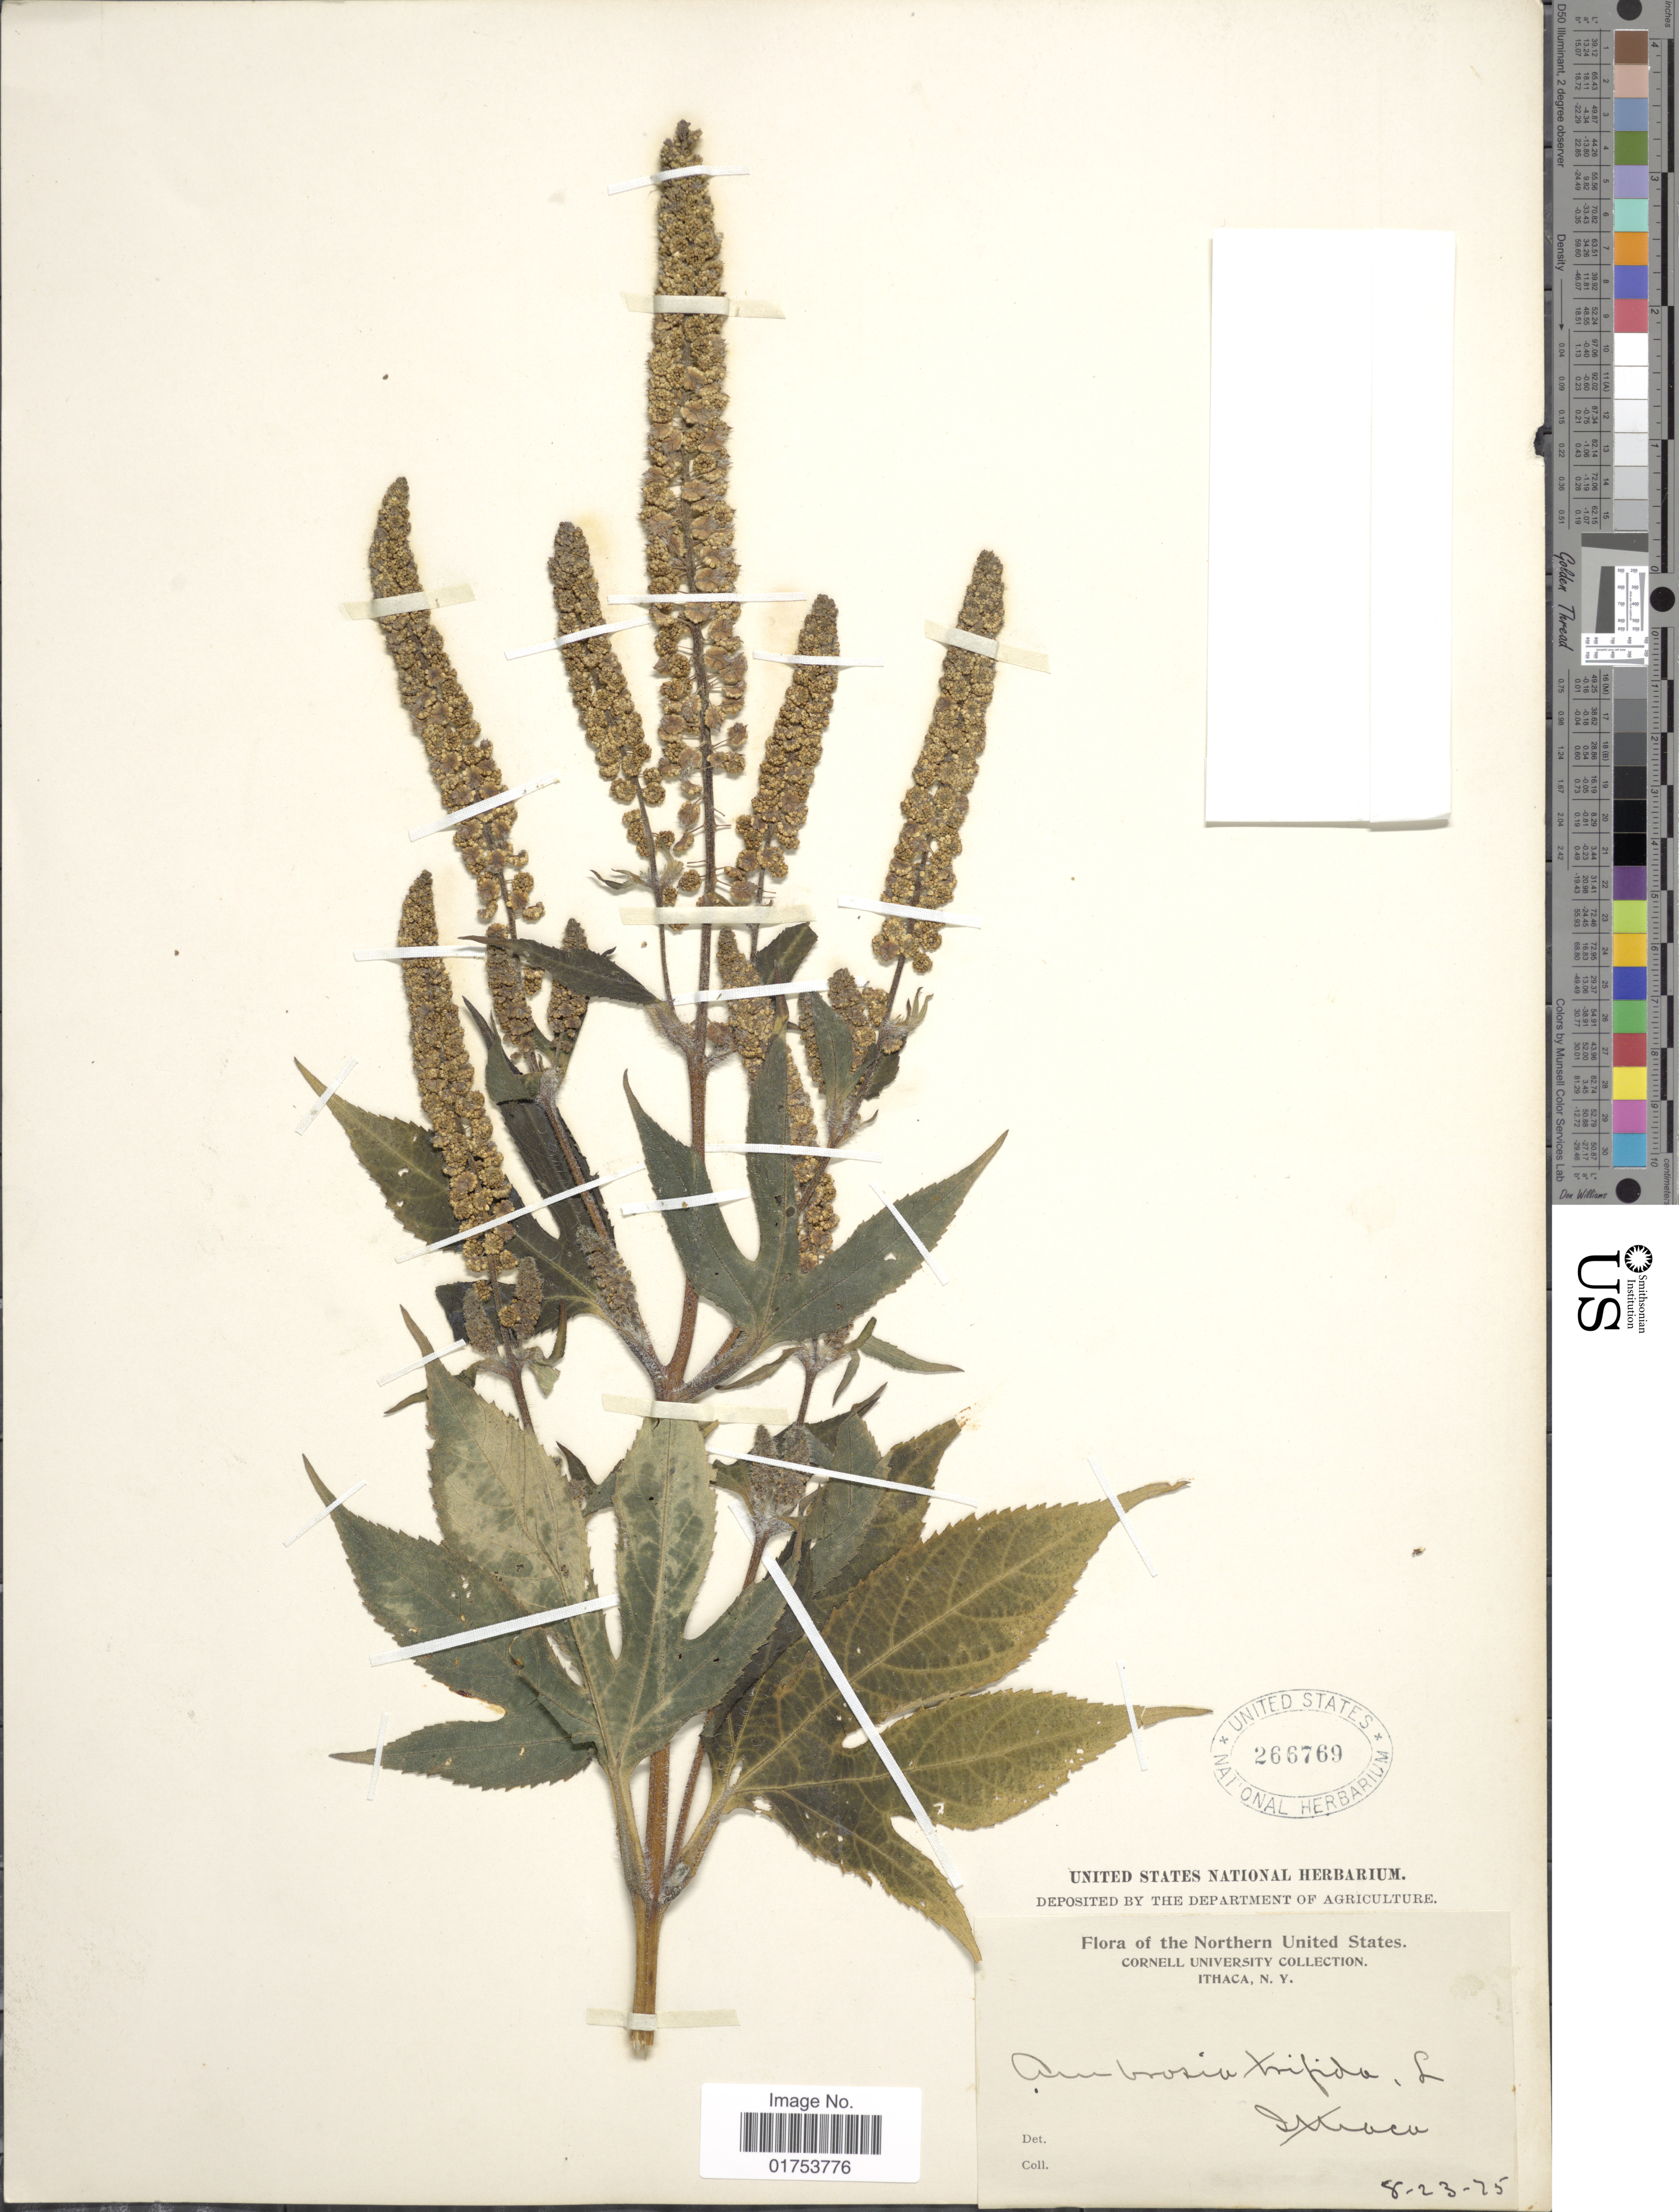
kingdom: Plantae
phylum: Tracheophyta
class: Magnoliopsida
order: Asterales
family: Asteraceae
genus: Ambrosia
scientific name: Ambrosia trifida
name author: L.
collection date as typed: Transcribed d/m/y: 23/8/75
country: United States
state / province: New York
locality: Ithaca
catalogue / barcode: US 266769